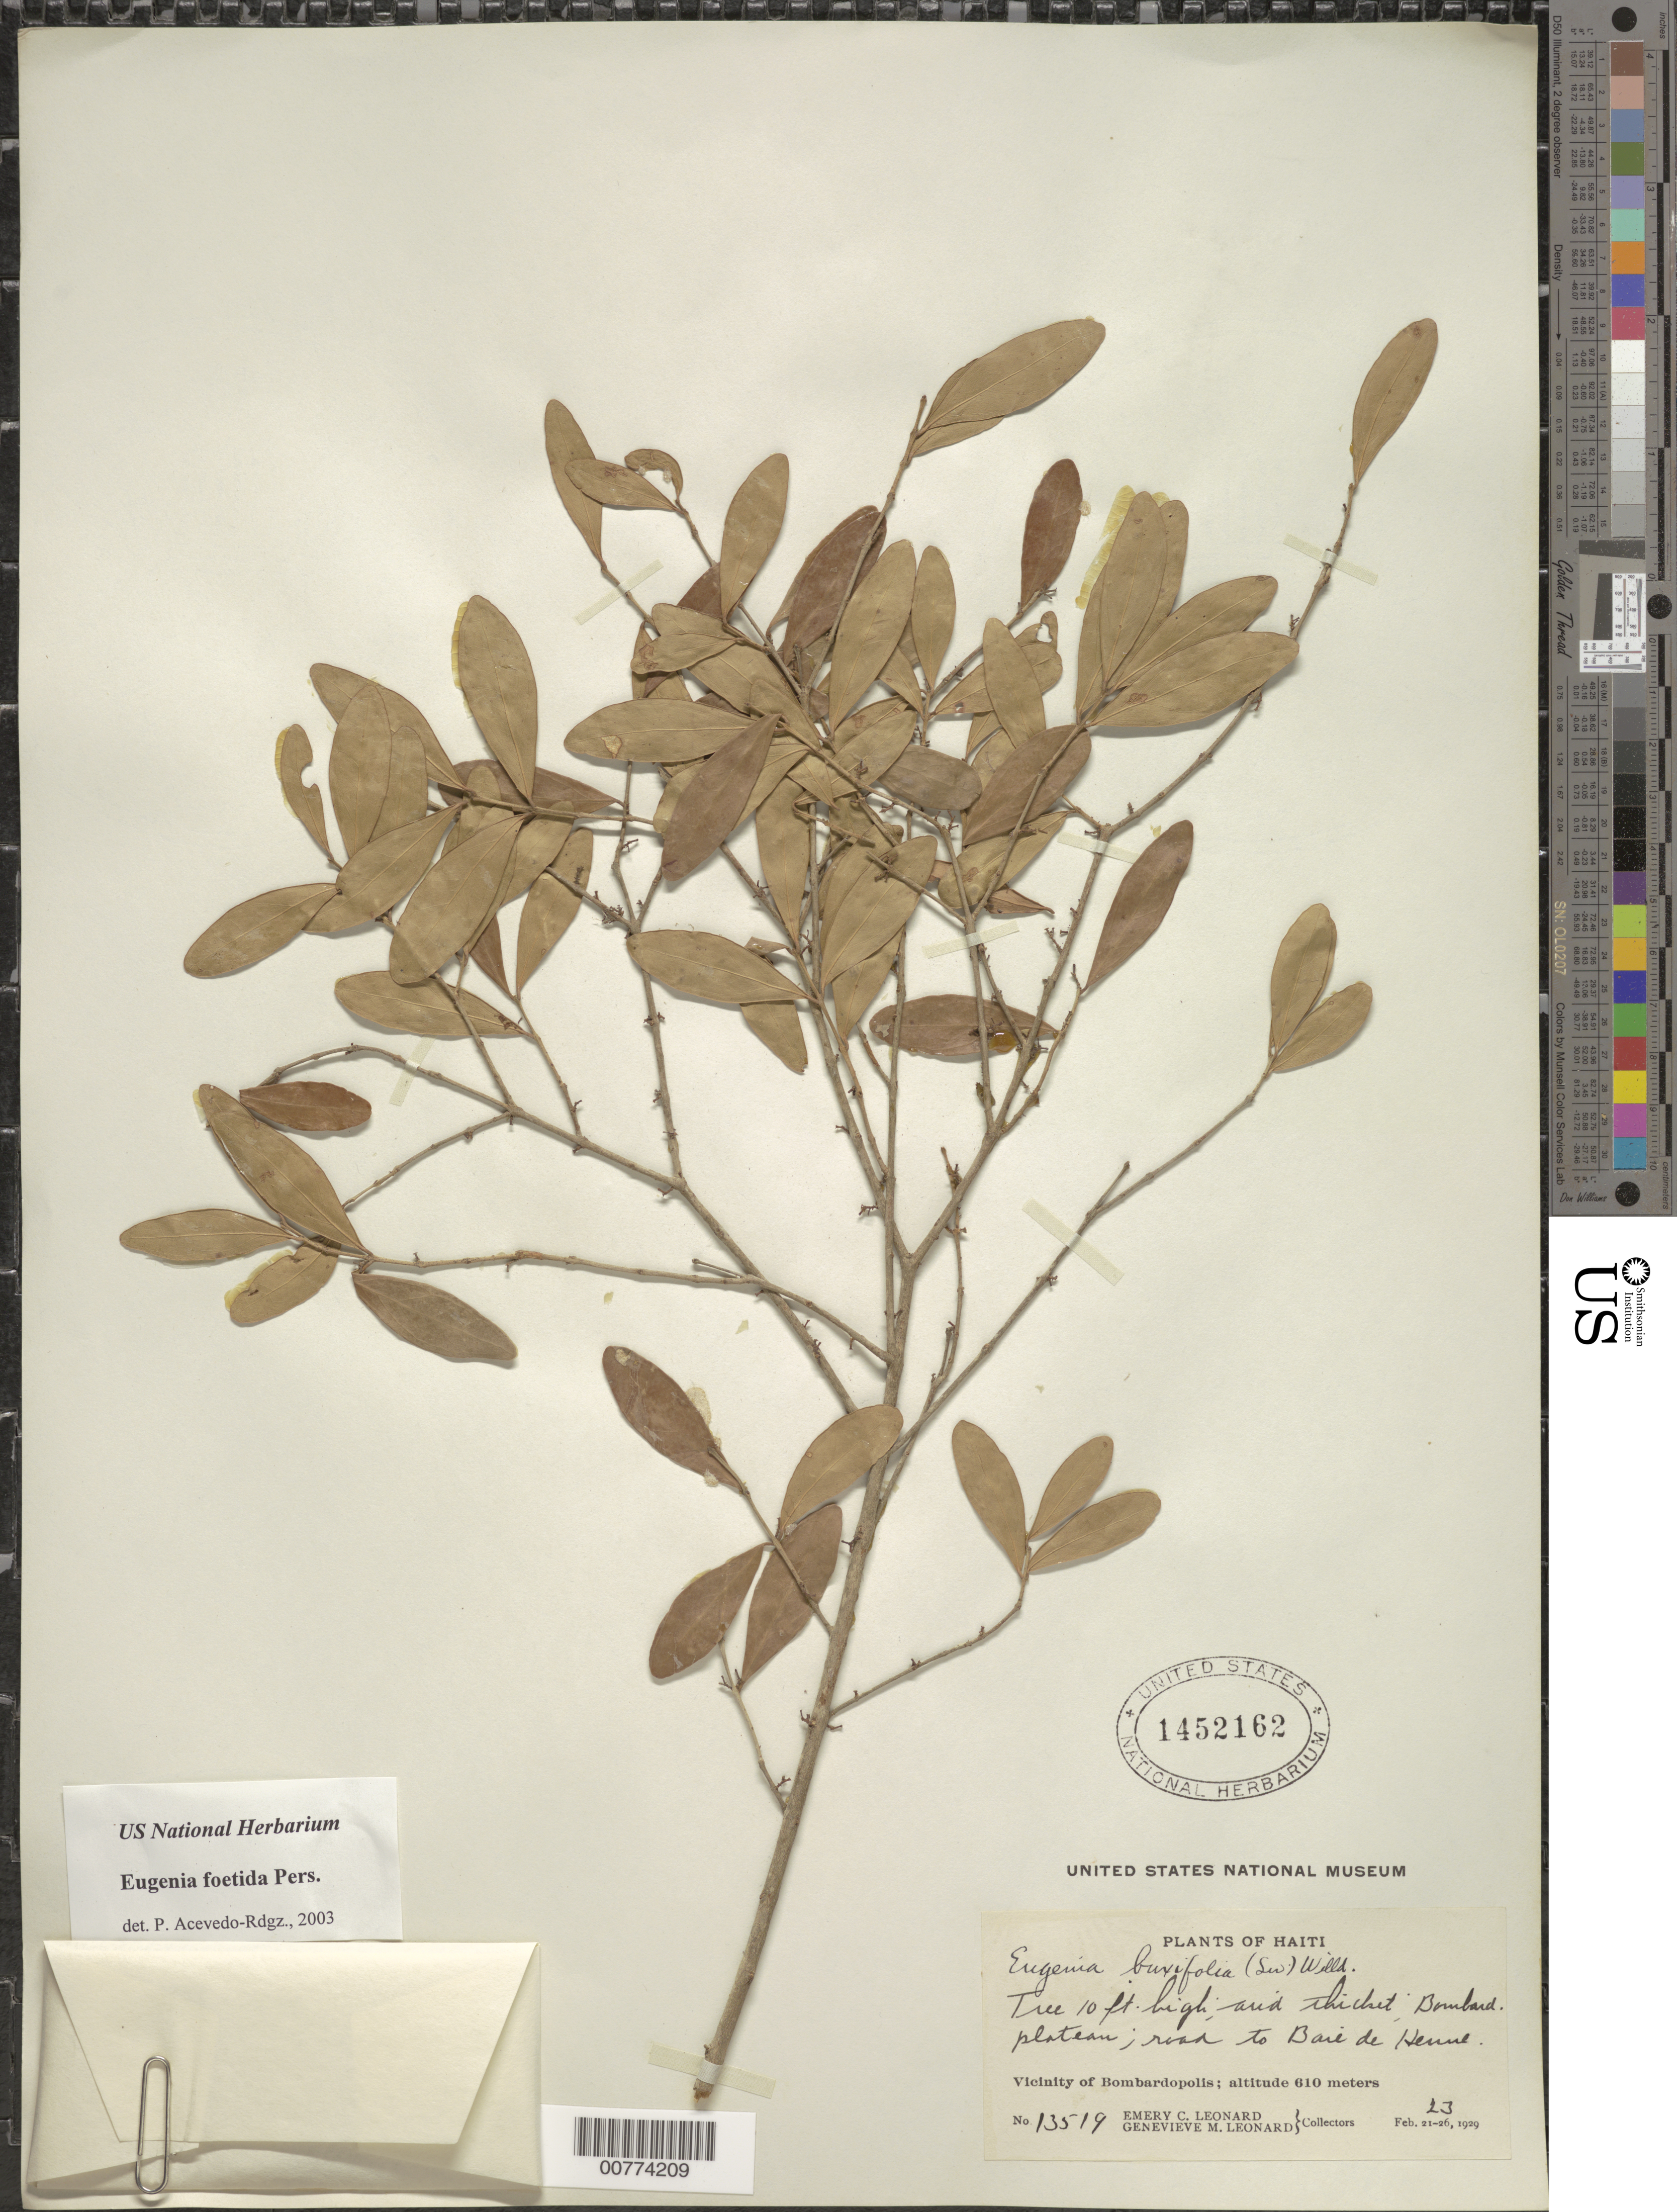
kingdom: Plantae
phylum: Tracheophyta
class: Magnoliopsida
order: Myrtales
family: Myrtaceae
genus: Eugenia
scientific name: Eugenia foetida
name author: Pers.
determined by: Acevedo-Rodríguez, P., (BOT), Smithsonian Institution - National Museum of Natural History (UNITED STATES)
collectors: E. C. Leonard & G. M. Leonard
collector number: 13519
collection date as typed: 23 Feb 1929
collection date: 1929-02-23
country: Haiti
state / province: Nord-Ouest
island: Hispaniola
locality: Vicinity of Bombardopolis, Bombard. Plateau, road to Bari de Henne.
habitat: Arid thicket.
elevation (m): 610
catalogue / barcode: US 1452162